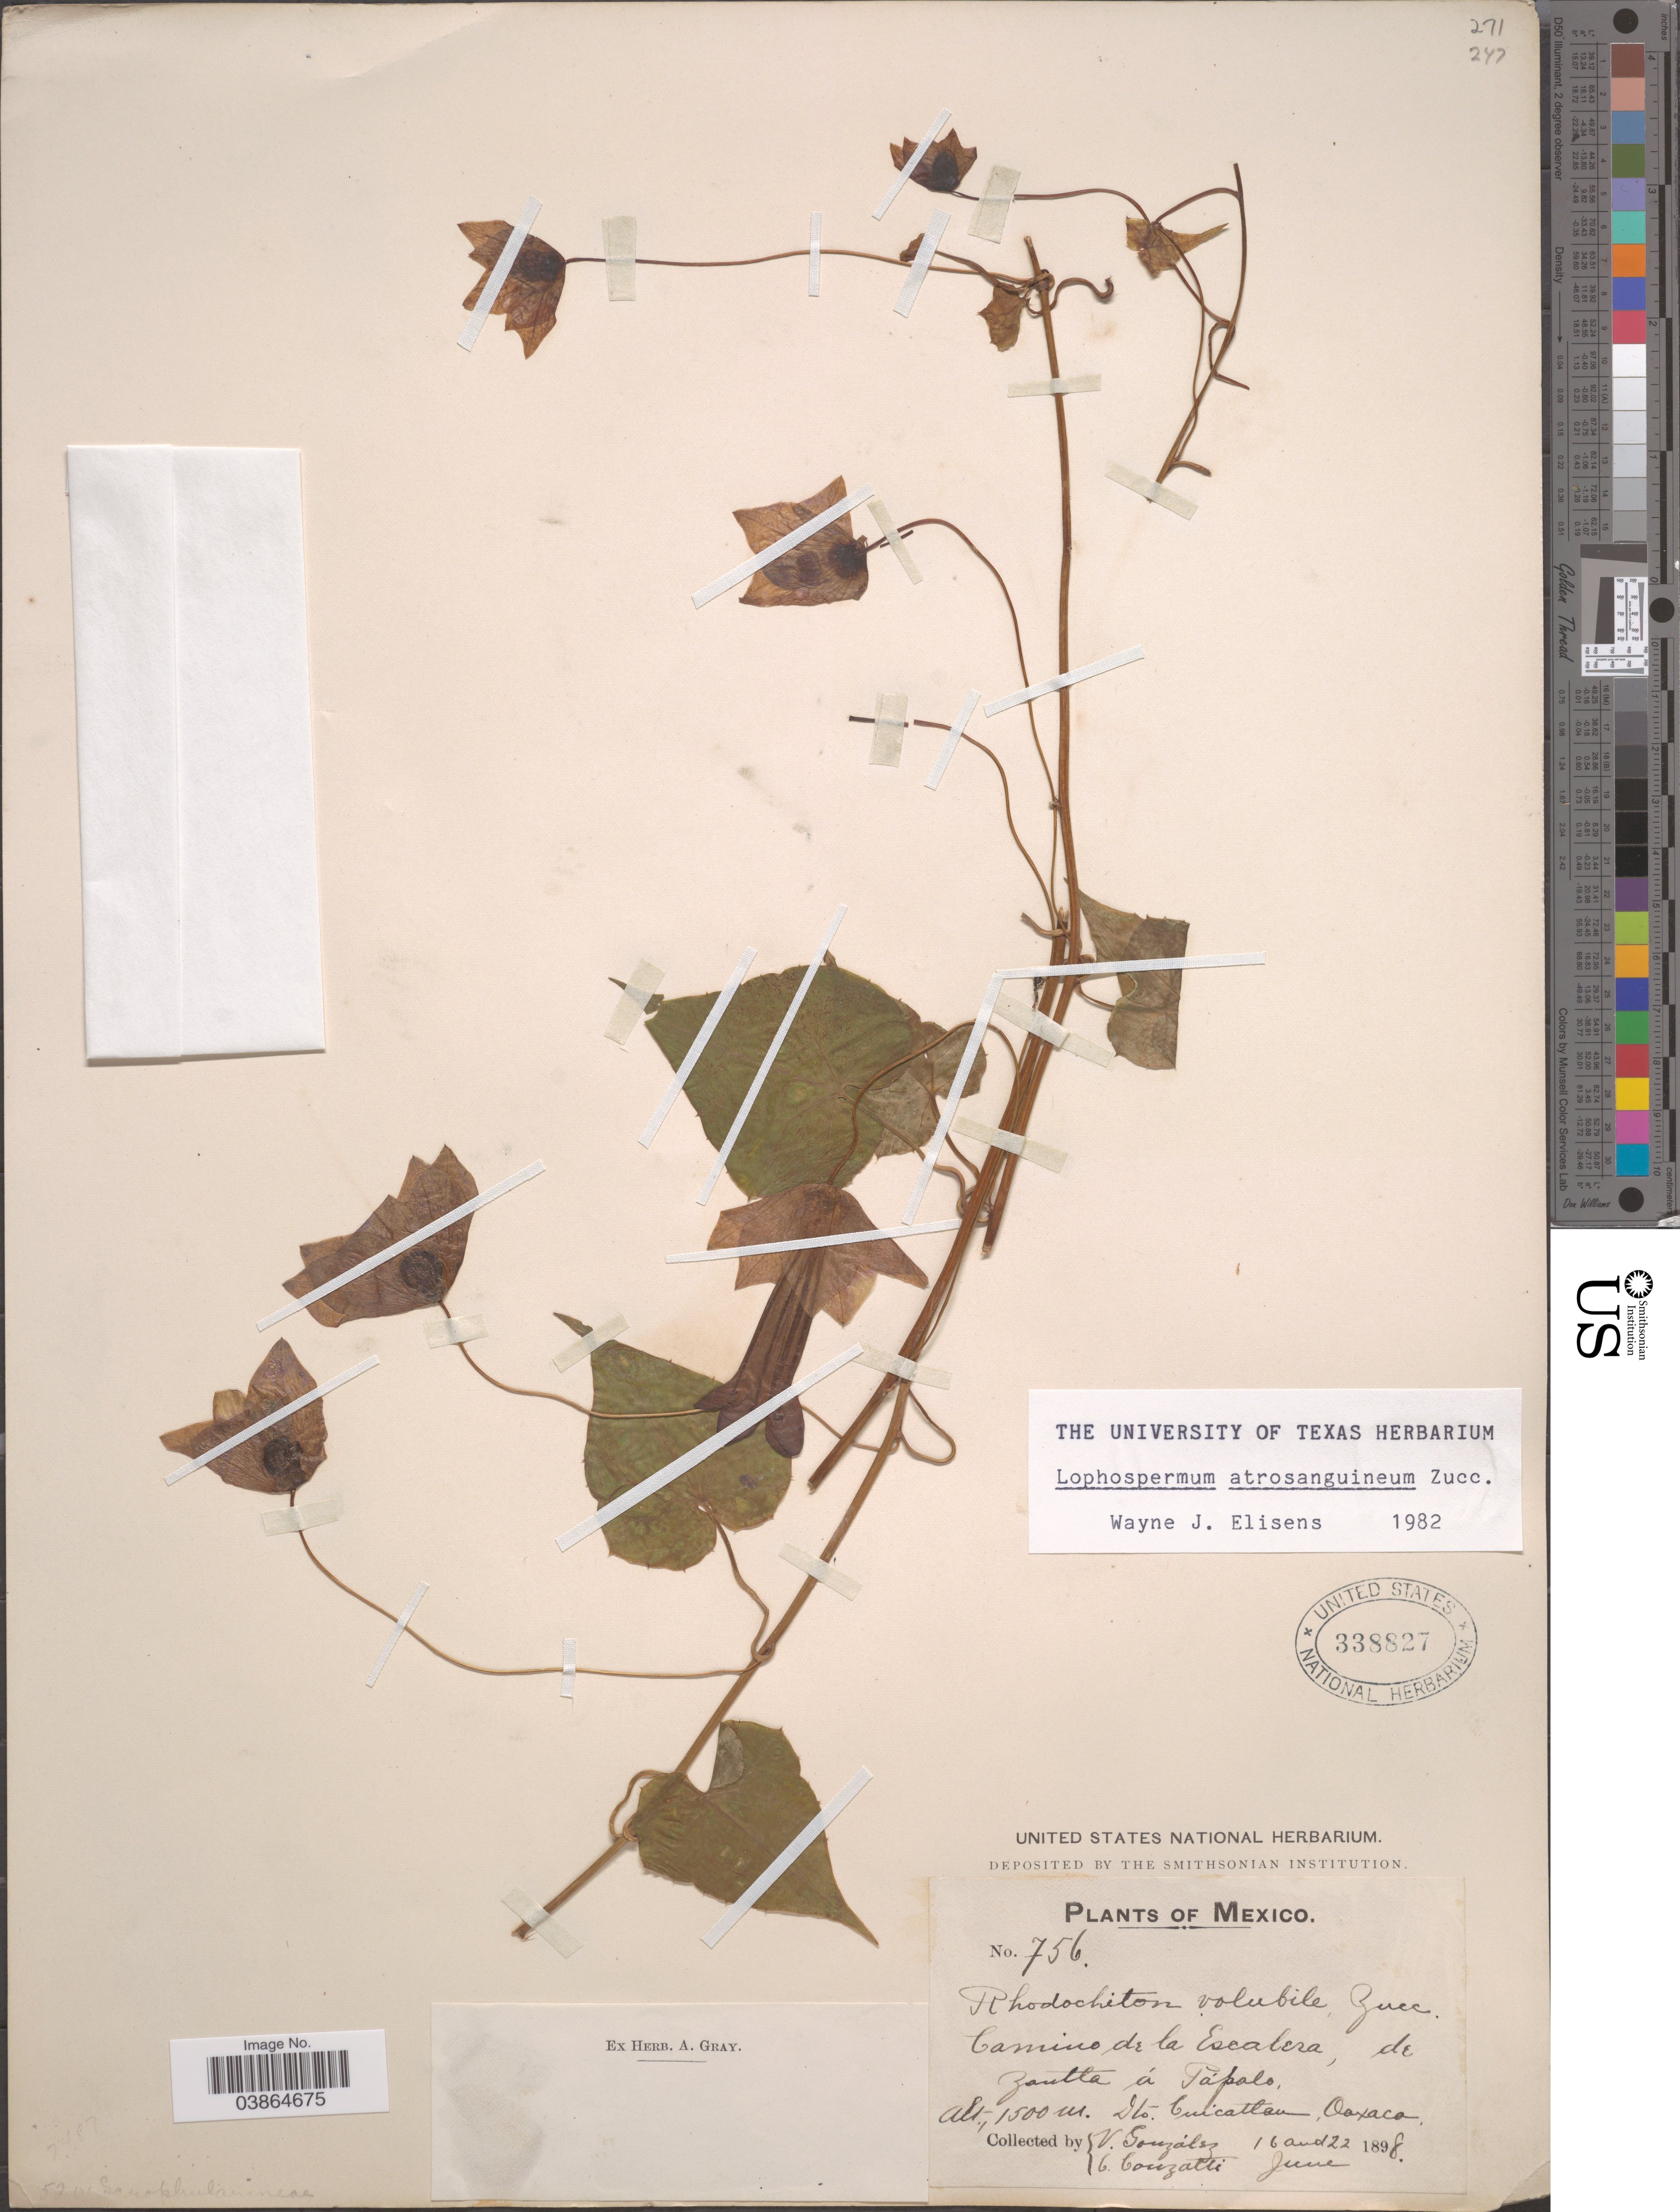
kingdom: Plantae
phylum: Tracheophyta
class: Magnoliopsida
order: Lamiales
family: Plantaginaceae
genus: Maurandya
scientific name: Maurandya atrosanguinea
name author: (Zucc.) G. Nicholson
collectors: V. González & C. Conzatti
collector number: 756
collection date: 1898-06-16/1898-06-22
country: Mexico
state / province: Oaxaca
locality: Camino de la Escalera, de zautla á Pápalo. Dto. Cuicatlan.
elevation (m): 1500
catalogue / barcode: US 338827